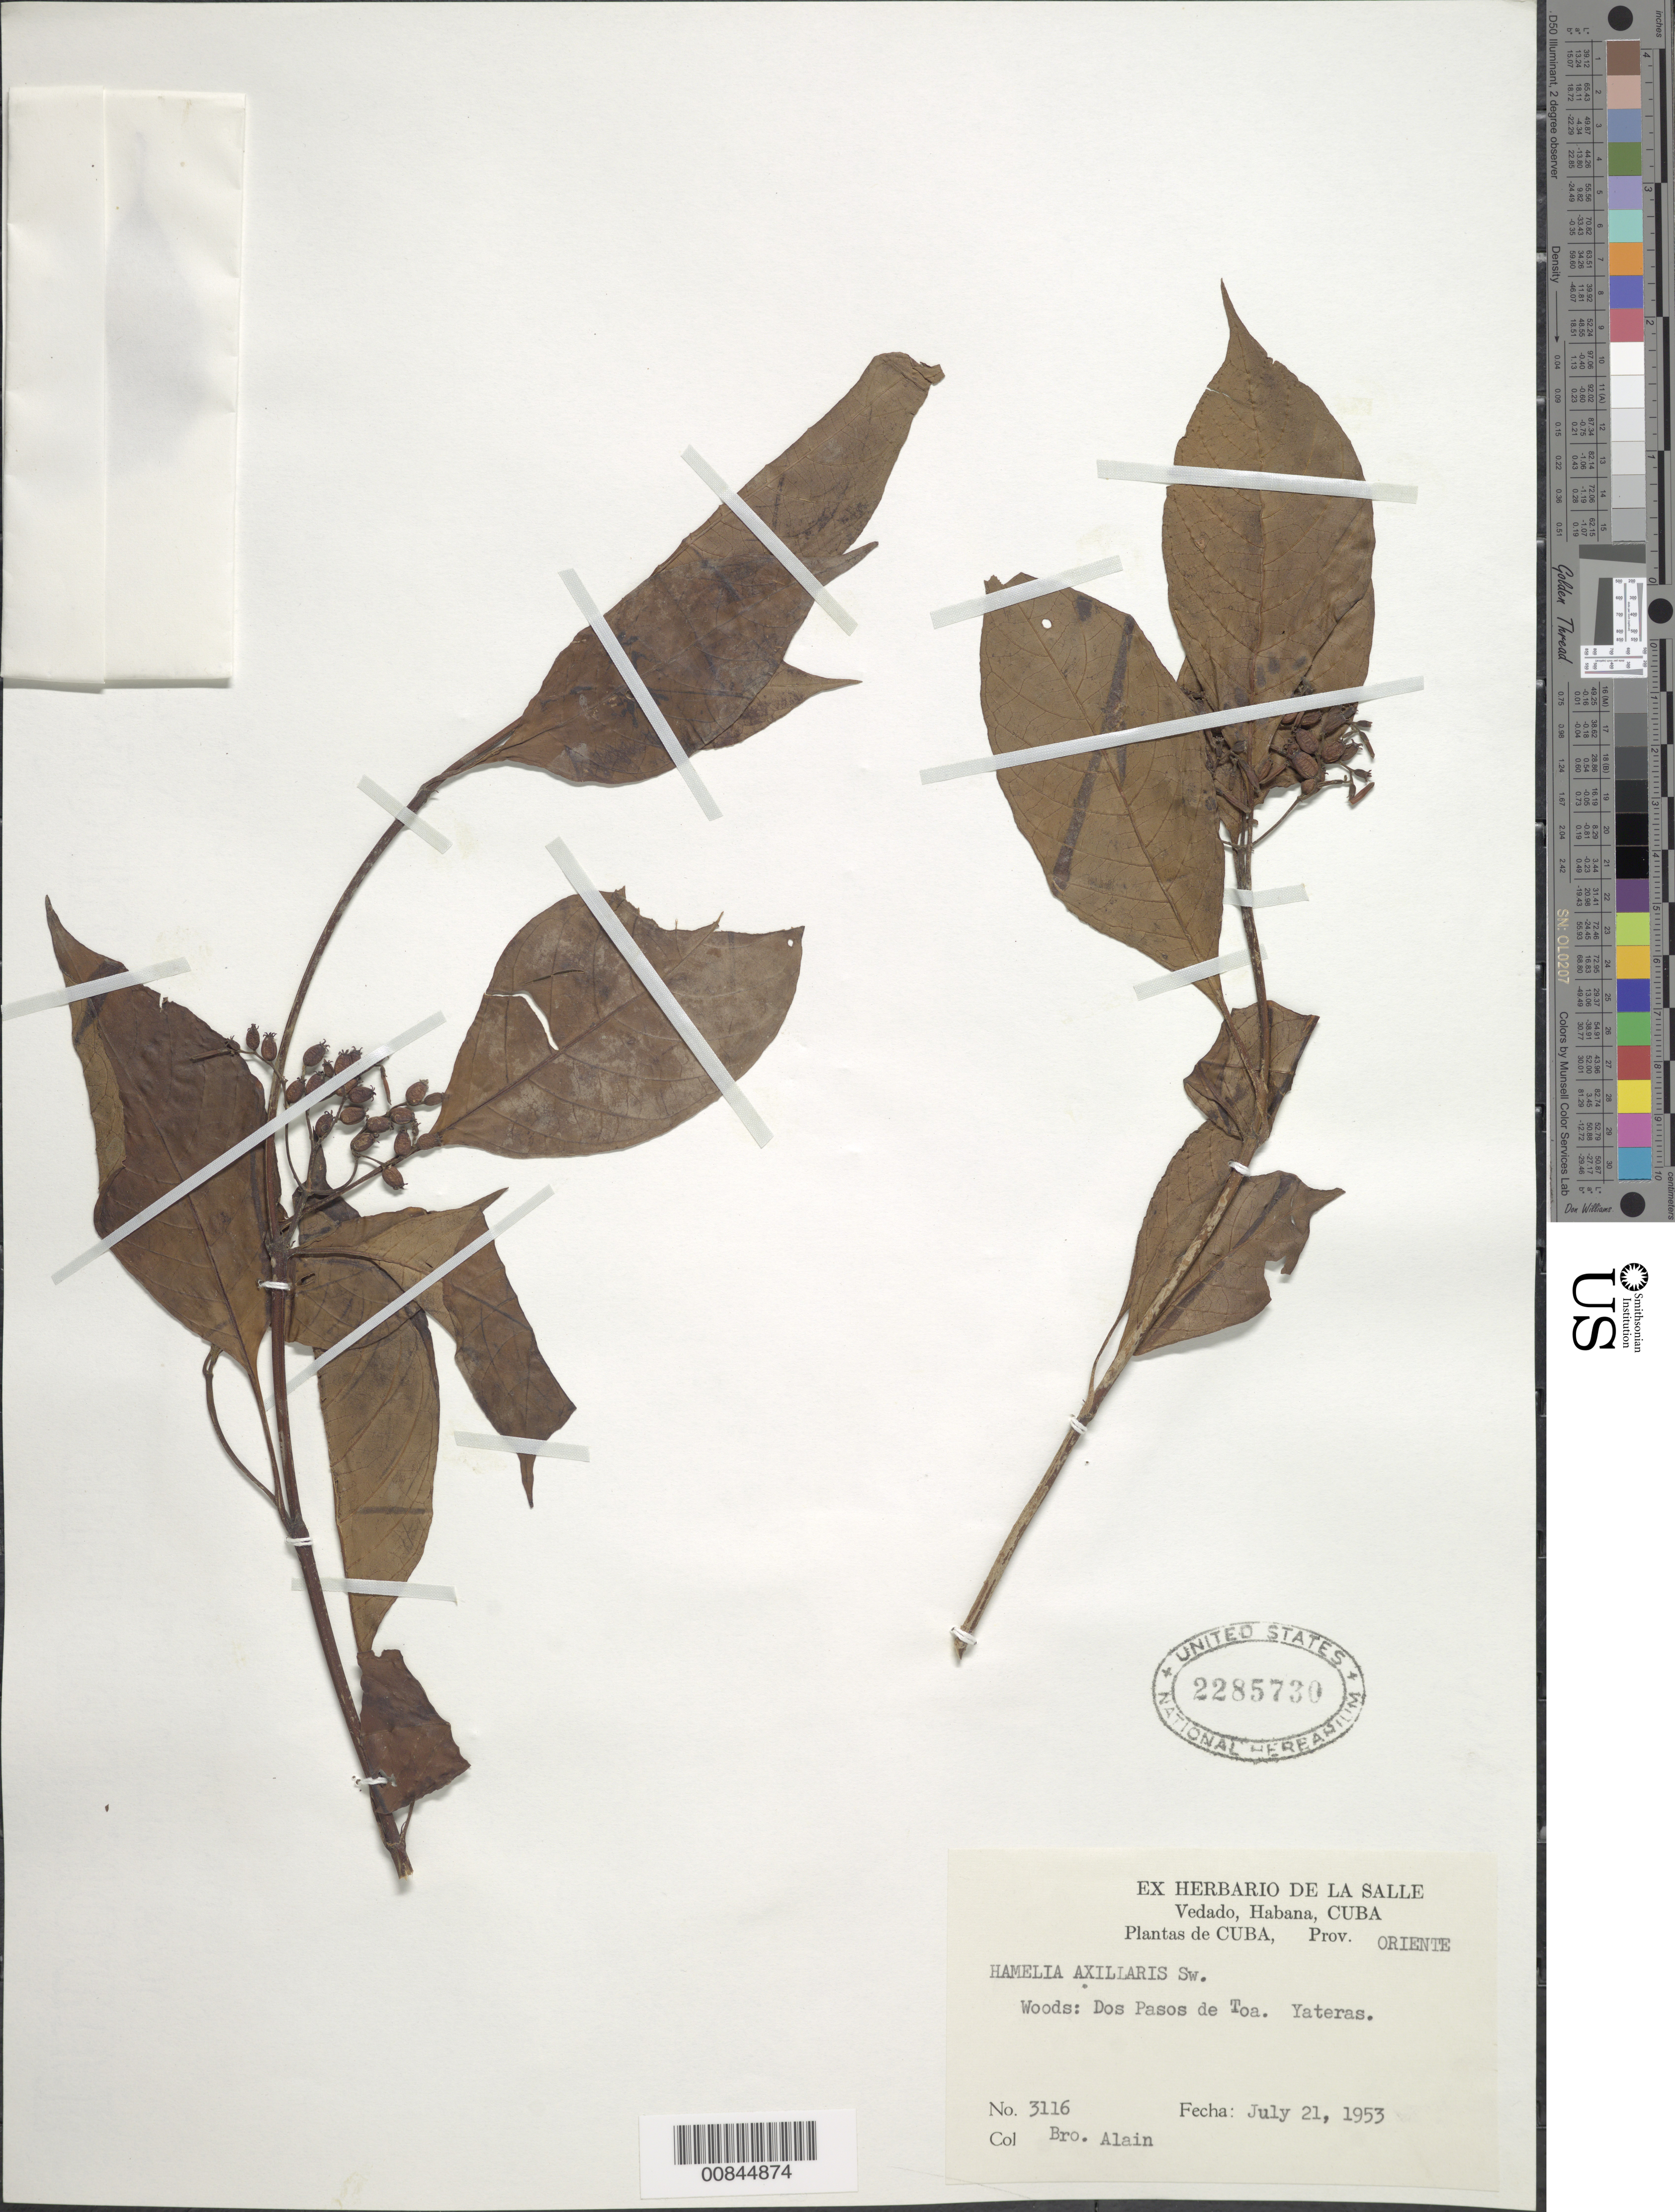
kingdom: Plantae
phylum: Tracheophyta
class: Magnoliopsida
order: Gentianales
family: Rubiaceae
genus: Hamelia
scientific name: Hamelia axillaris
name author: Sw.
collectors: A. H. Liogier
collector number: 3116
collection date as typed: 21 Jul 1953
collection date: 1953-07-21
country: Cuba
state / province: Oriente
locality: Dos Pasos de Toa. Yateras.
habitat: Woods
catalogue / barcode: US 2285730